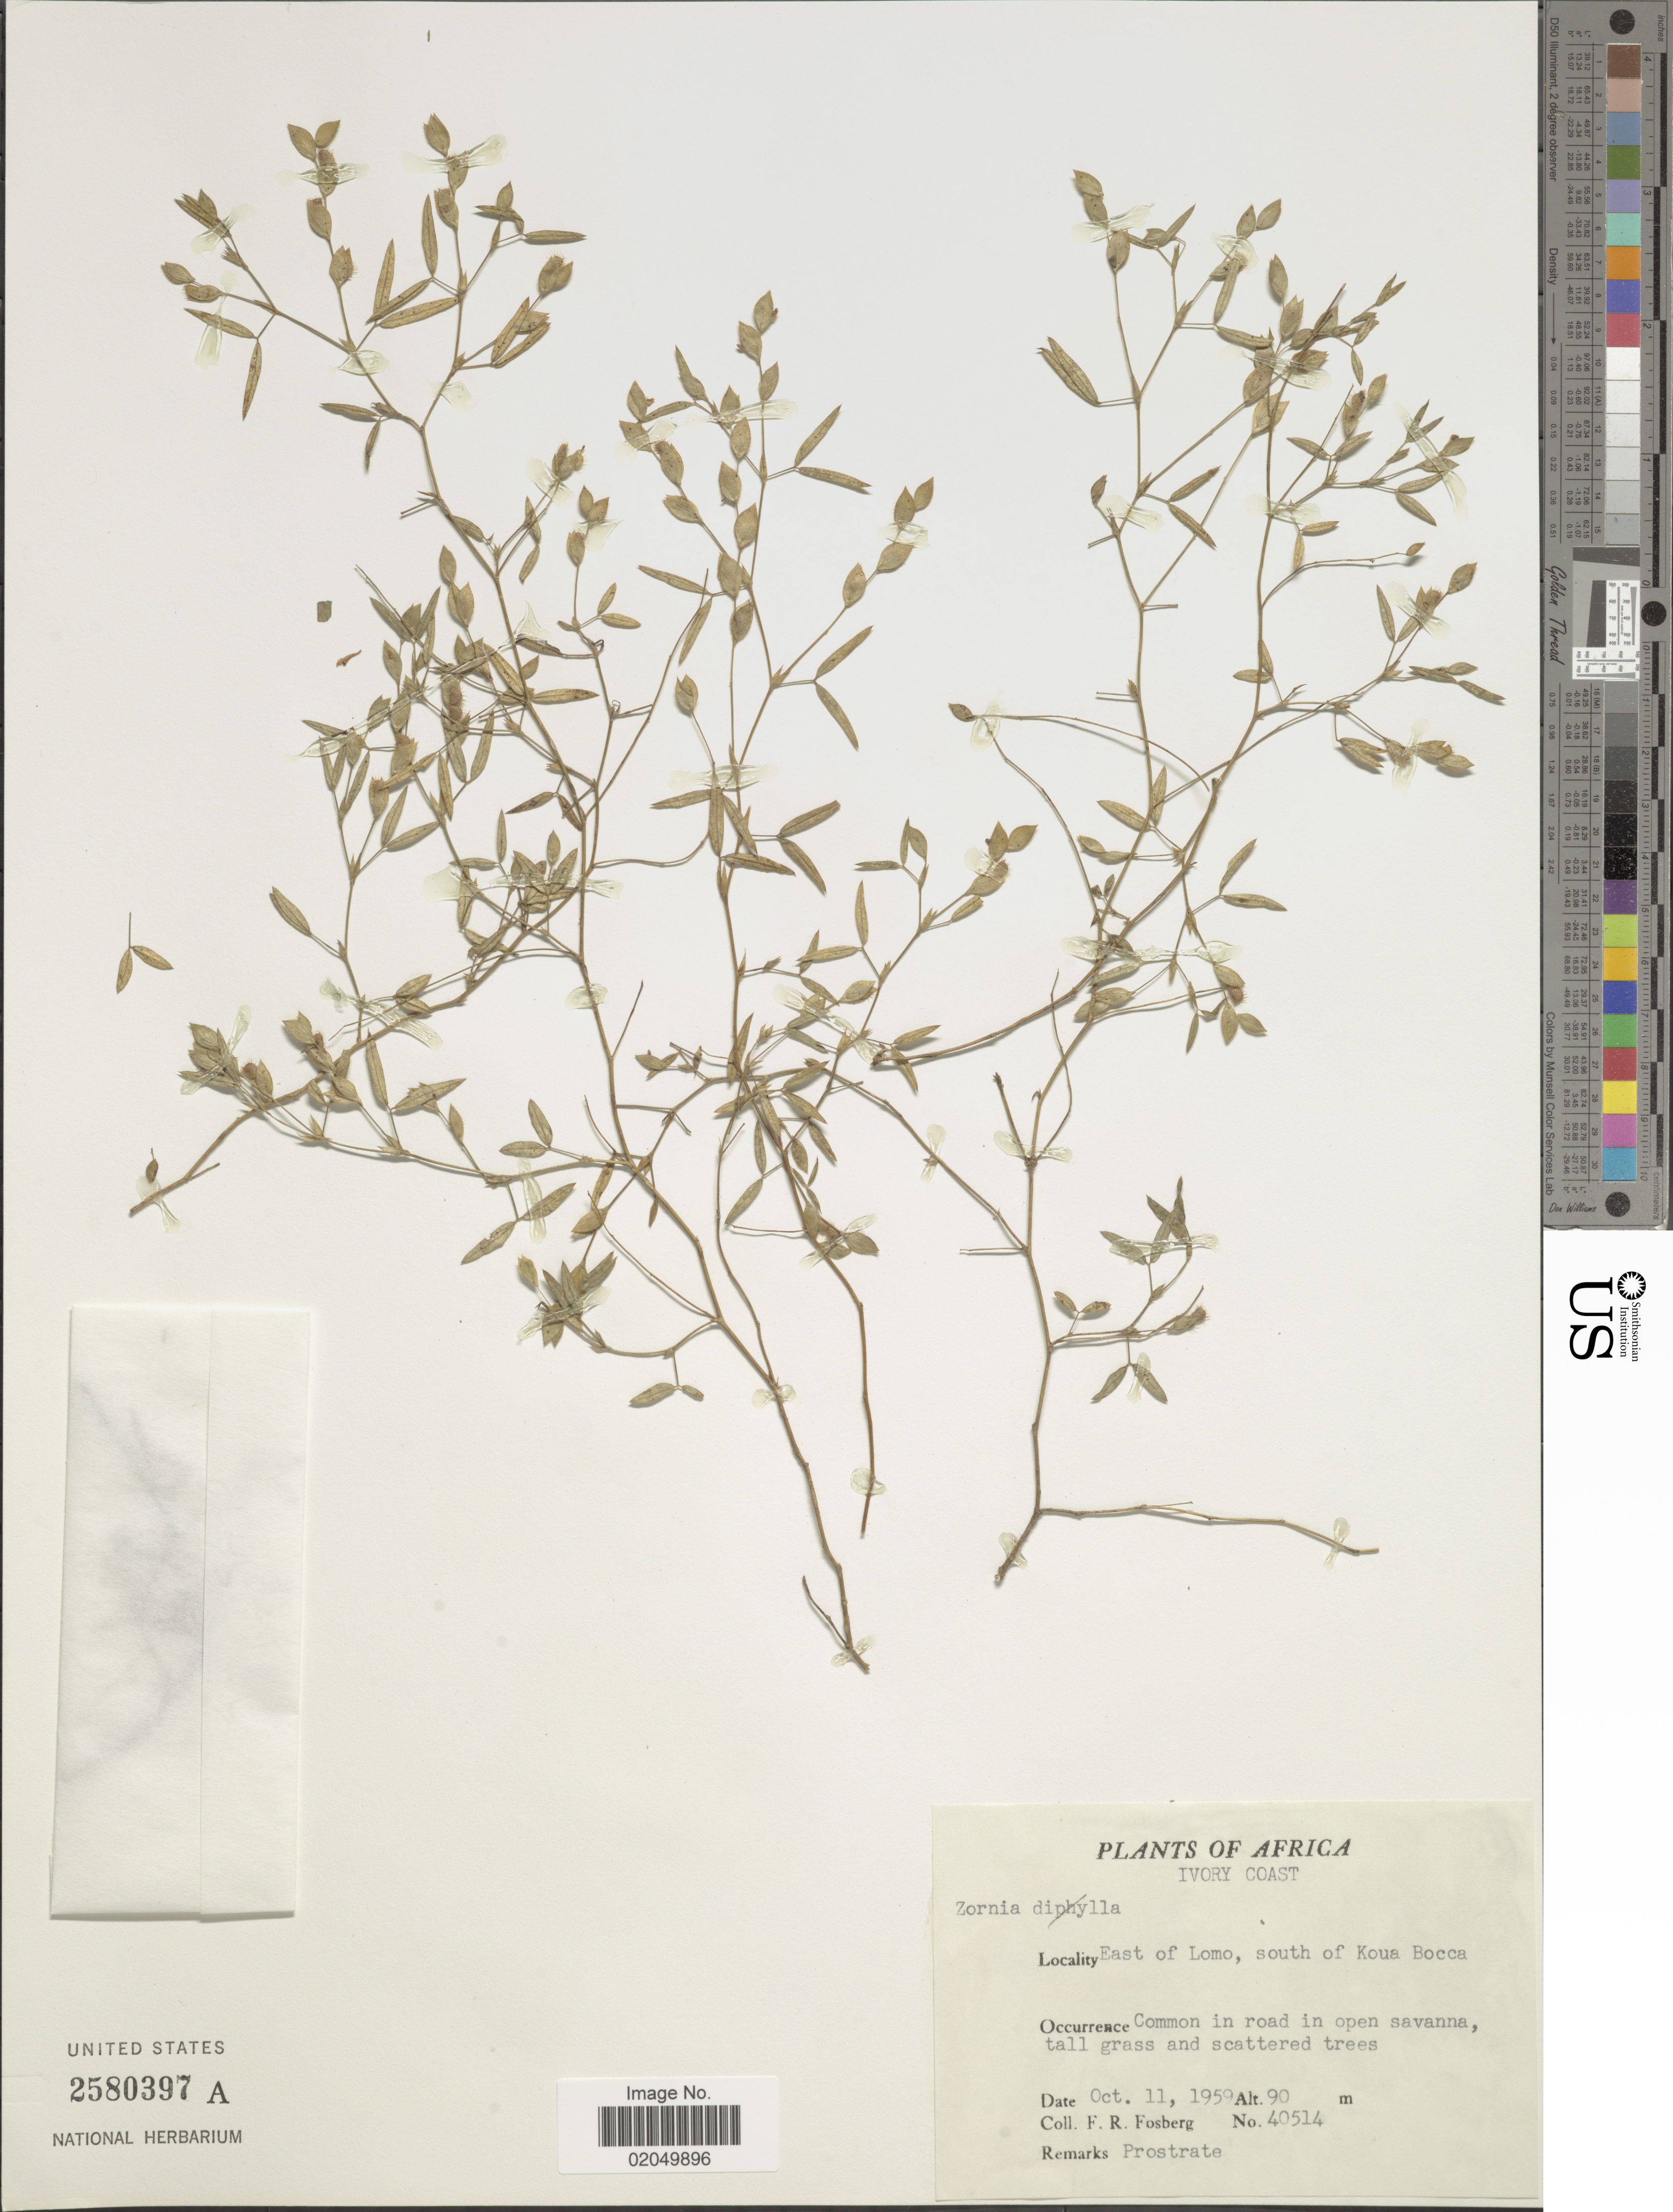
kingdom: Plantae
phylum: Tracheophyta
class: Magnoliopsida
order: Fabales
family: Fabaceae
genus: Zornia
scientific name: Zornia sp.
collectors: F. R. Fosberg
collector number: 40514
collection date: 1959-10-11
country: Ivory Coast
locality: Africa, East of Lomo, south of Koua Bocca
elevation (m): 90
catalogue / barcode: US 2580397A